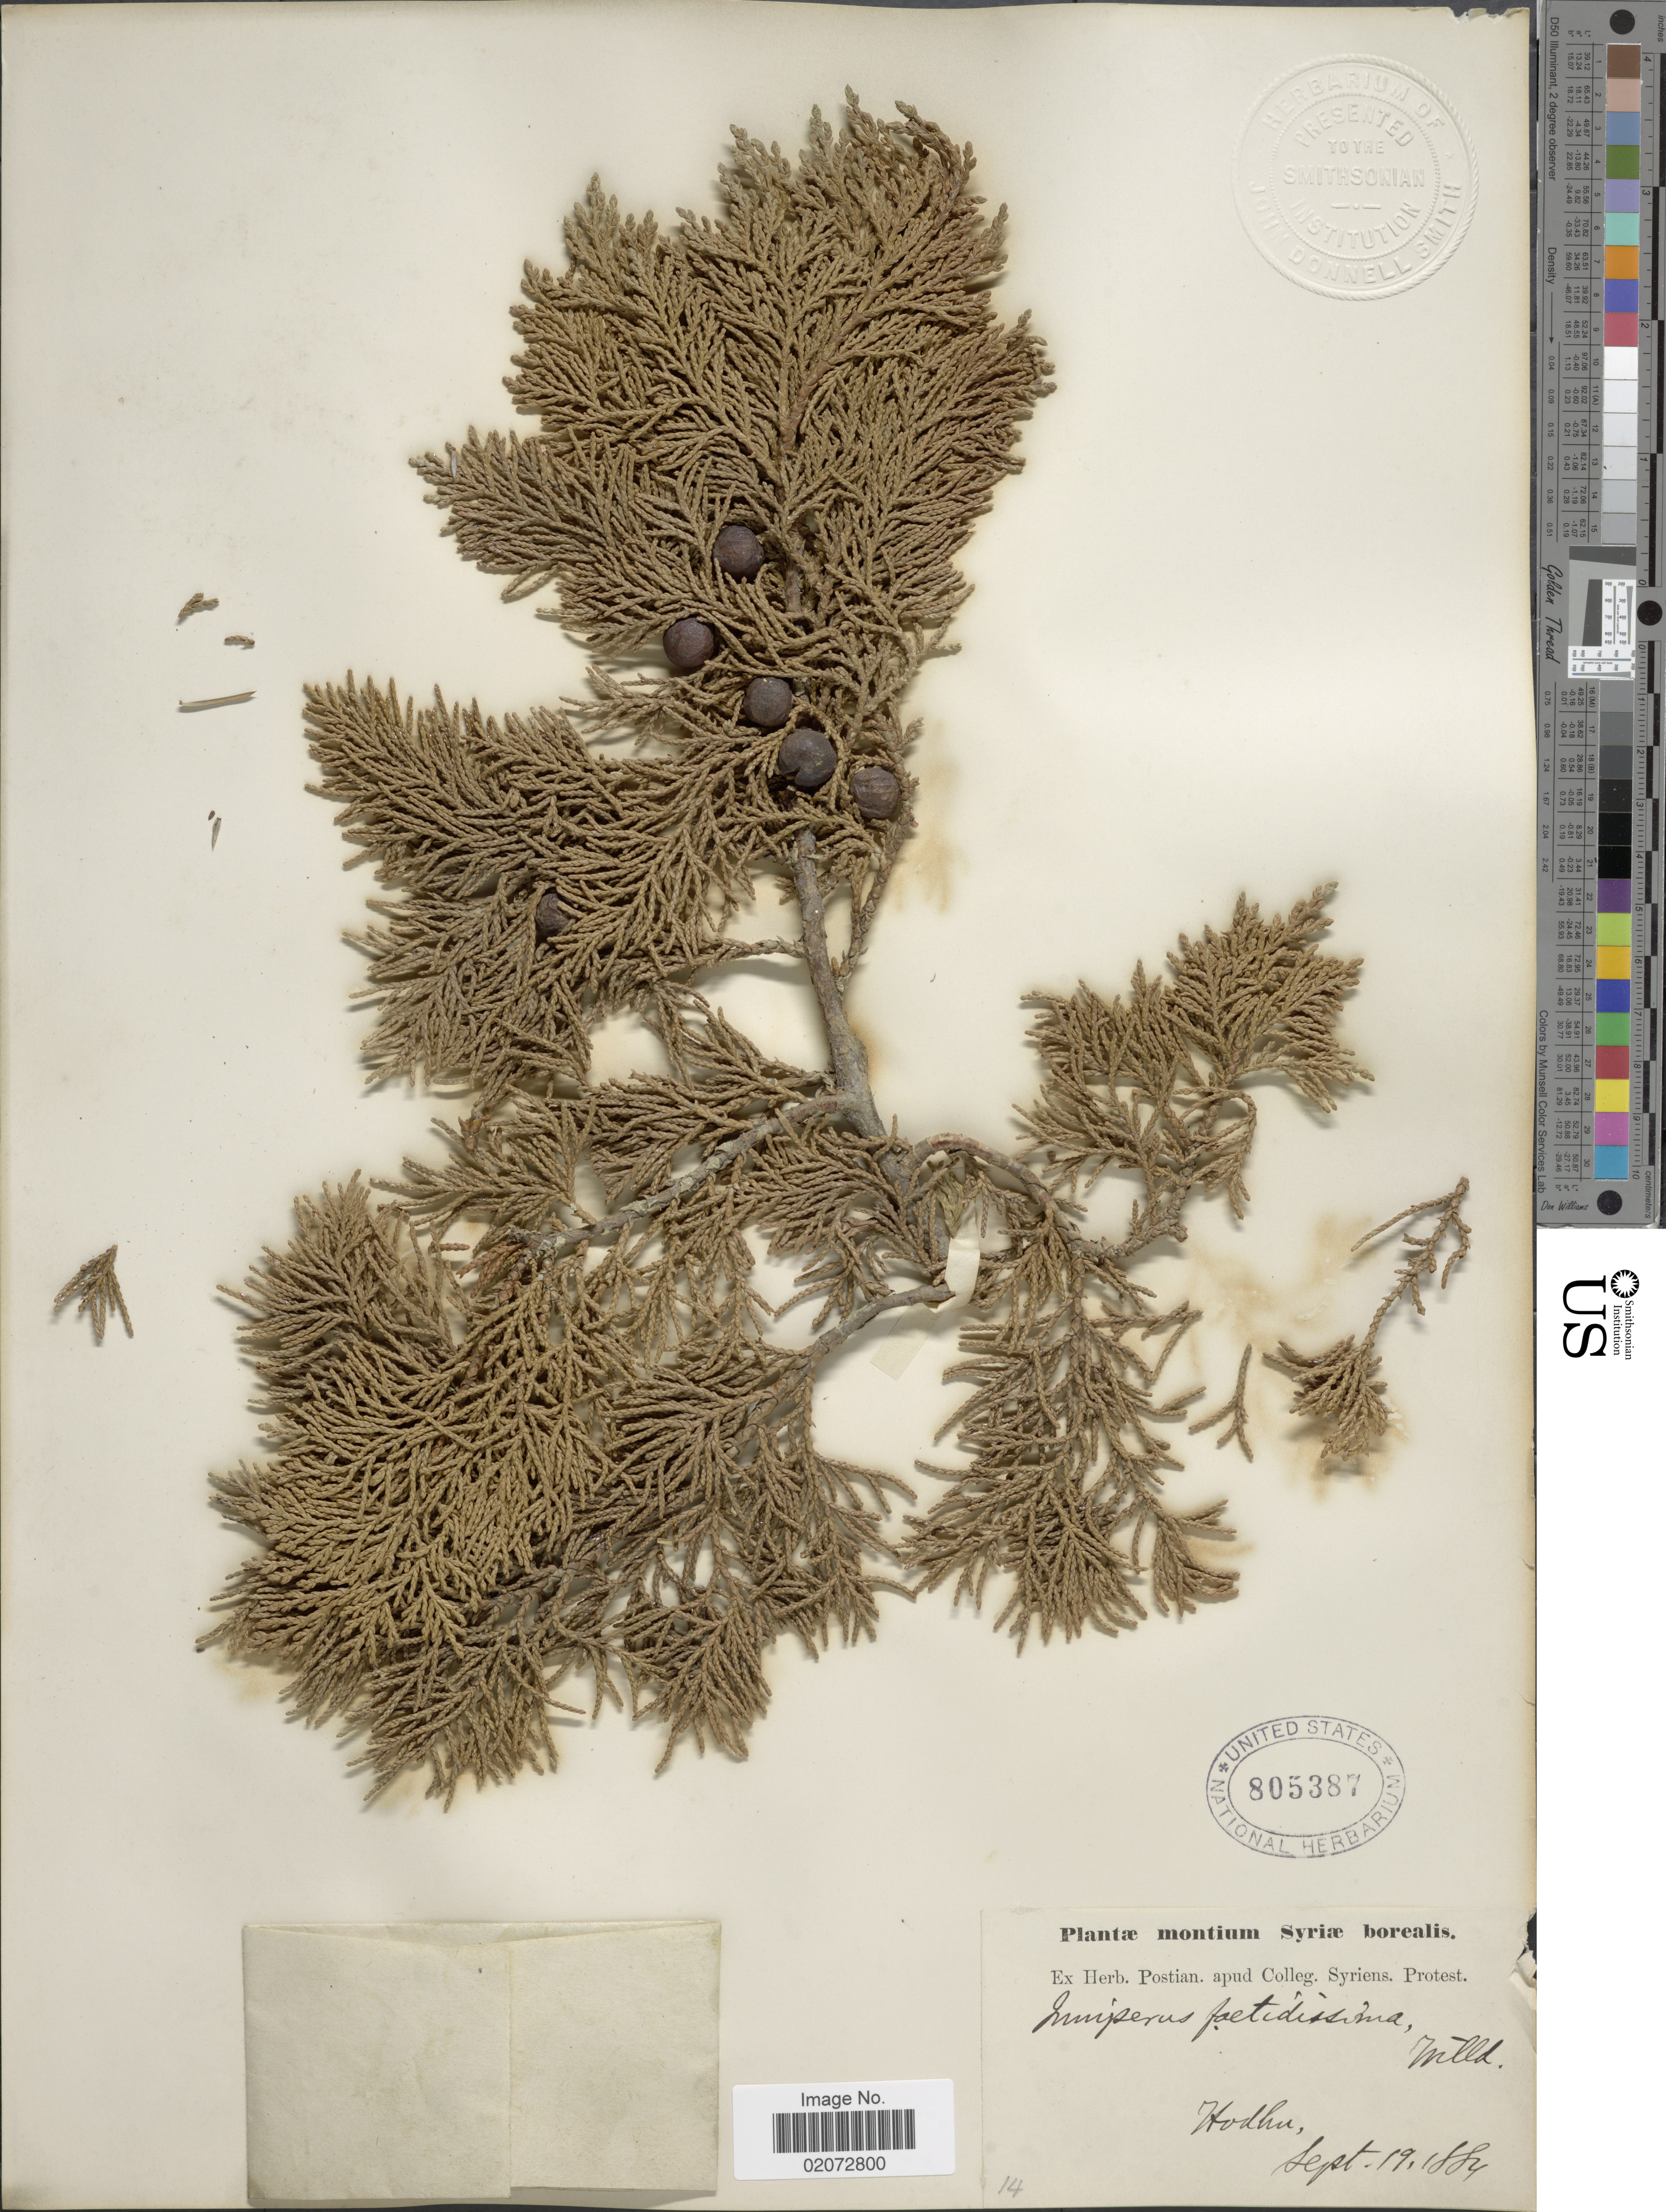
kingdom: Plantae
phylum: Tracheophyta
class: Pinopsida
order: Pinales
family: Cupressaceae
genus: Juniperus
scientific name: Juniperus foetidissima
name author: Willd.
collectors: ex herb. Postian. apud Colleg. Syriens. Protest. USE "Fannie P. A. Shepard" (10308853) AS PRIMARY COLLECTOR INSTEAD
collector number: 14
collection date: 1884-09-19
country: Syria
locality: Hodhu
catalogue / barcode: US 805387